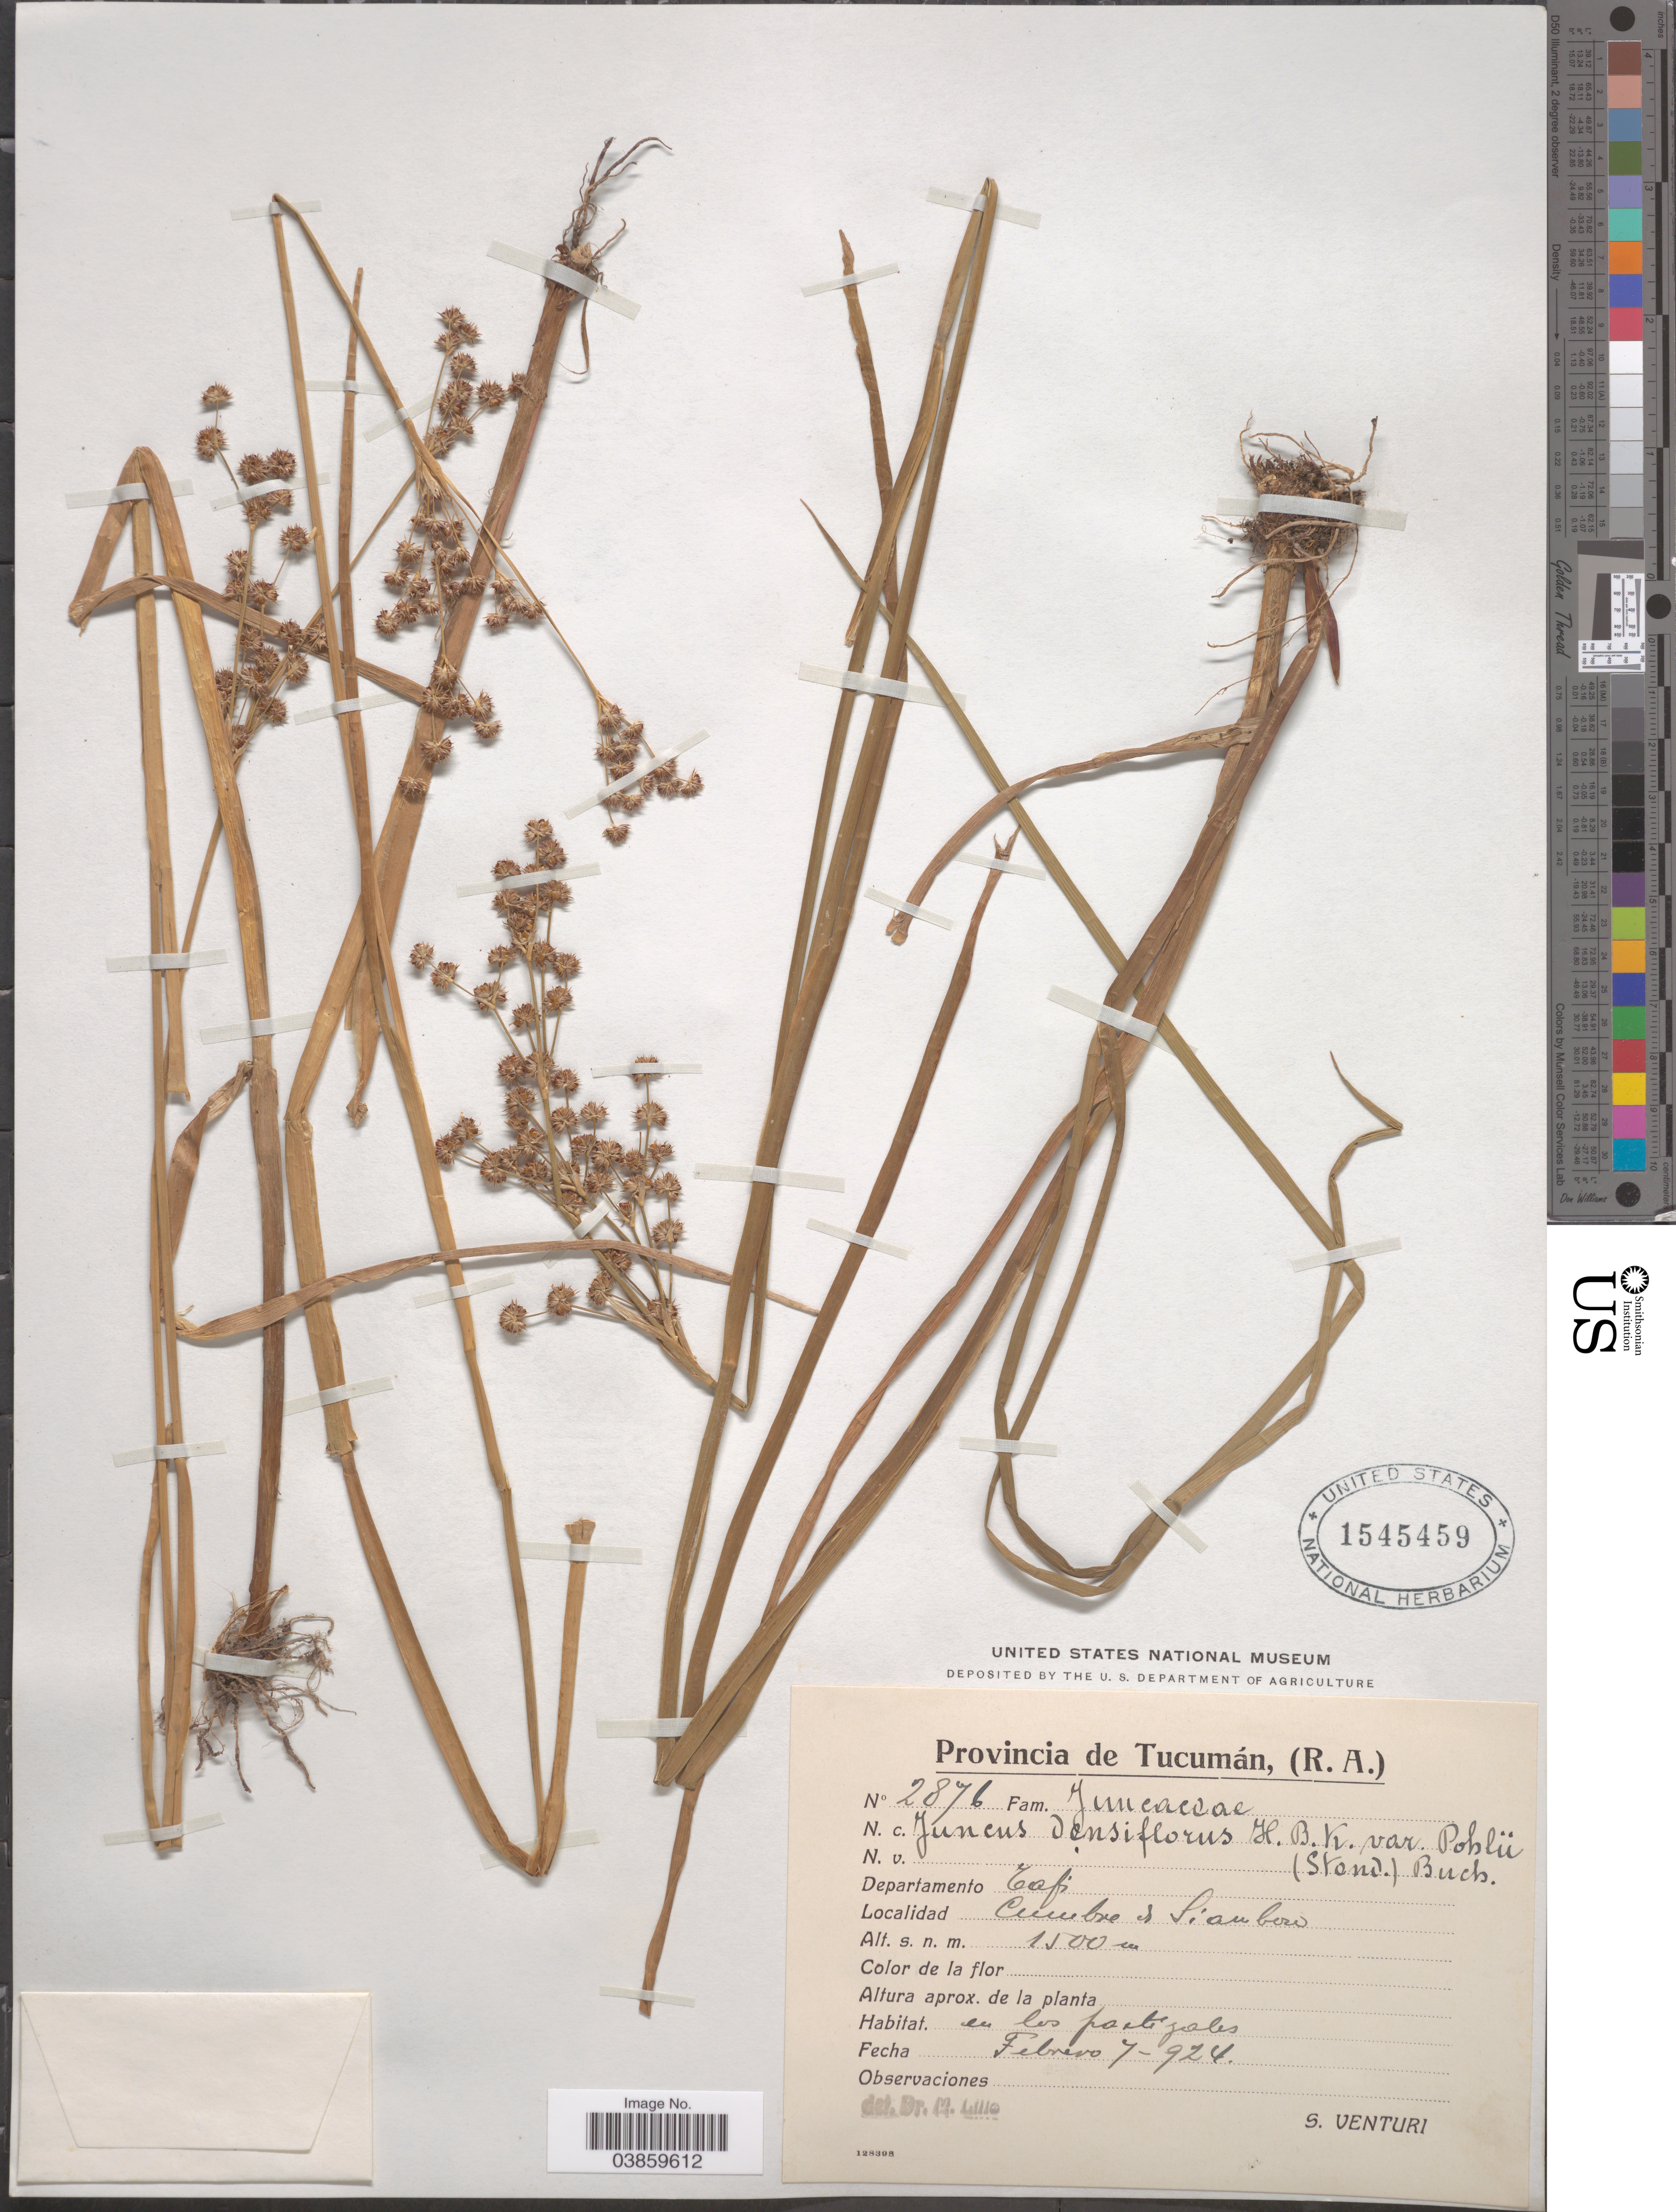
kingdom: Plantae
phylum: Tracheophyta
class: Liliopsida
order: Poales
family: Juncaceae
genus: Juncus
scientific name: Juncus microcephalus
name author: Kunth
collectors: S. Venturi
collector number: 2876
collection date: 1924-02-07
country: Argentina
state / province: Tucuman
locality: Departamento Tafi. Cumbre de Siambon.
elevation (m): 1500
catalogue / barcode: US 1545459